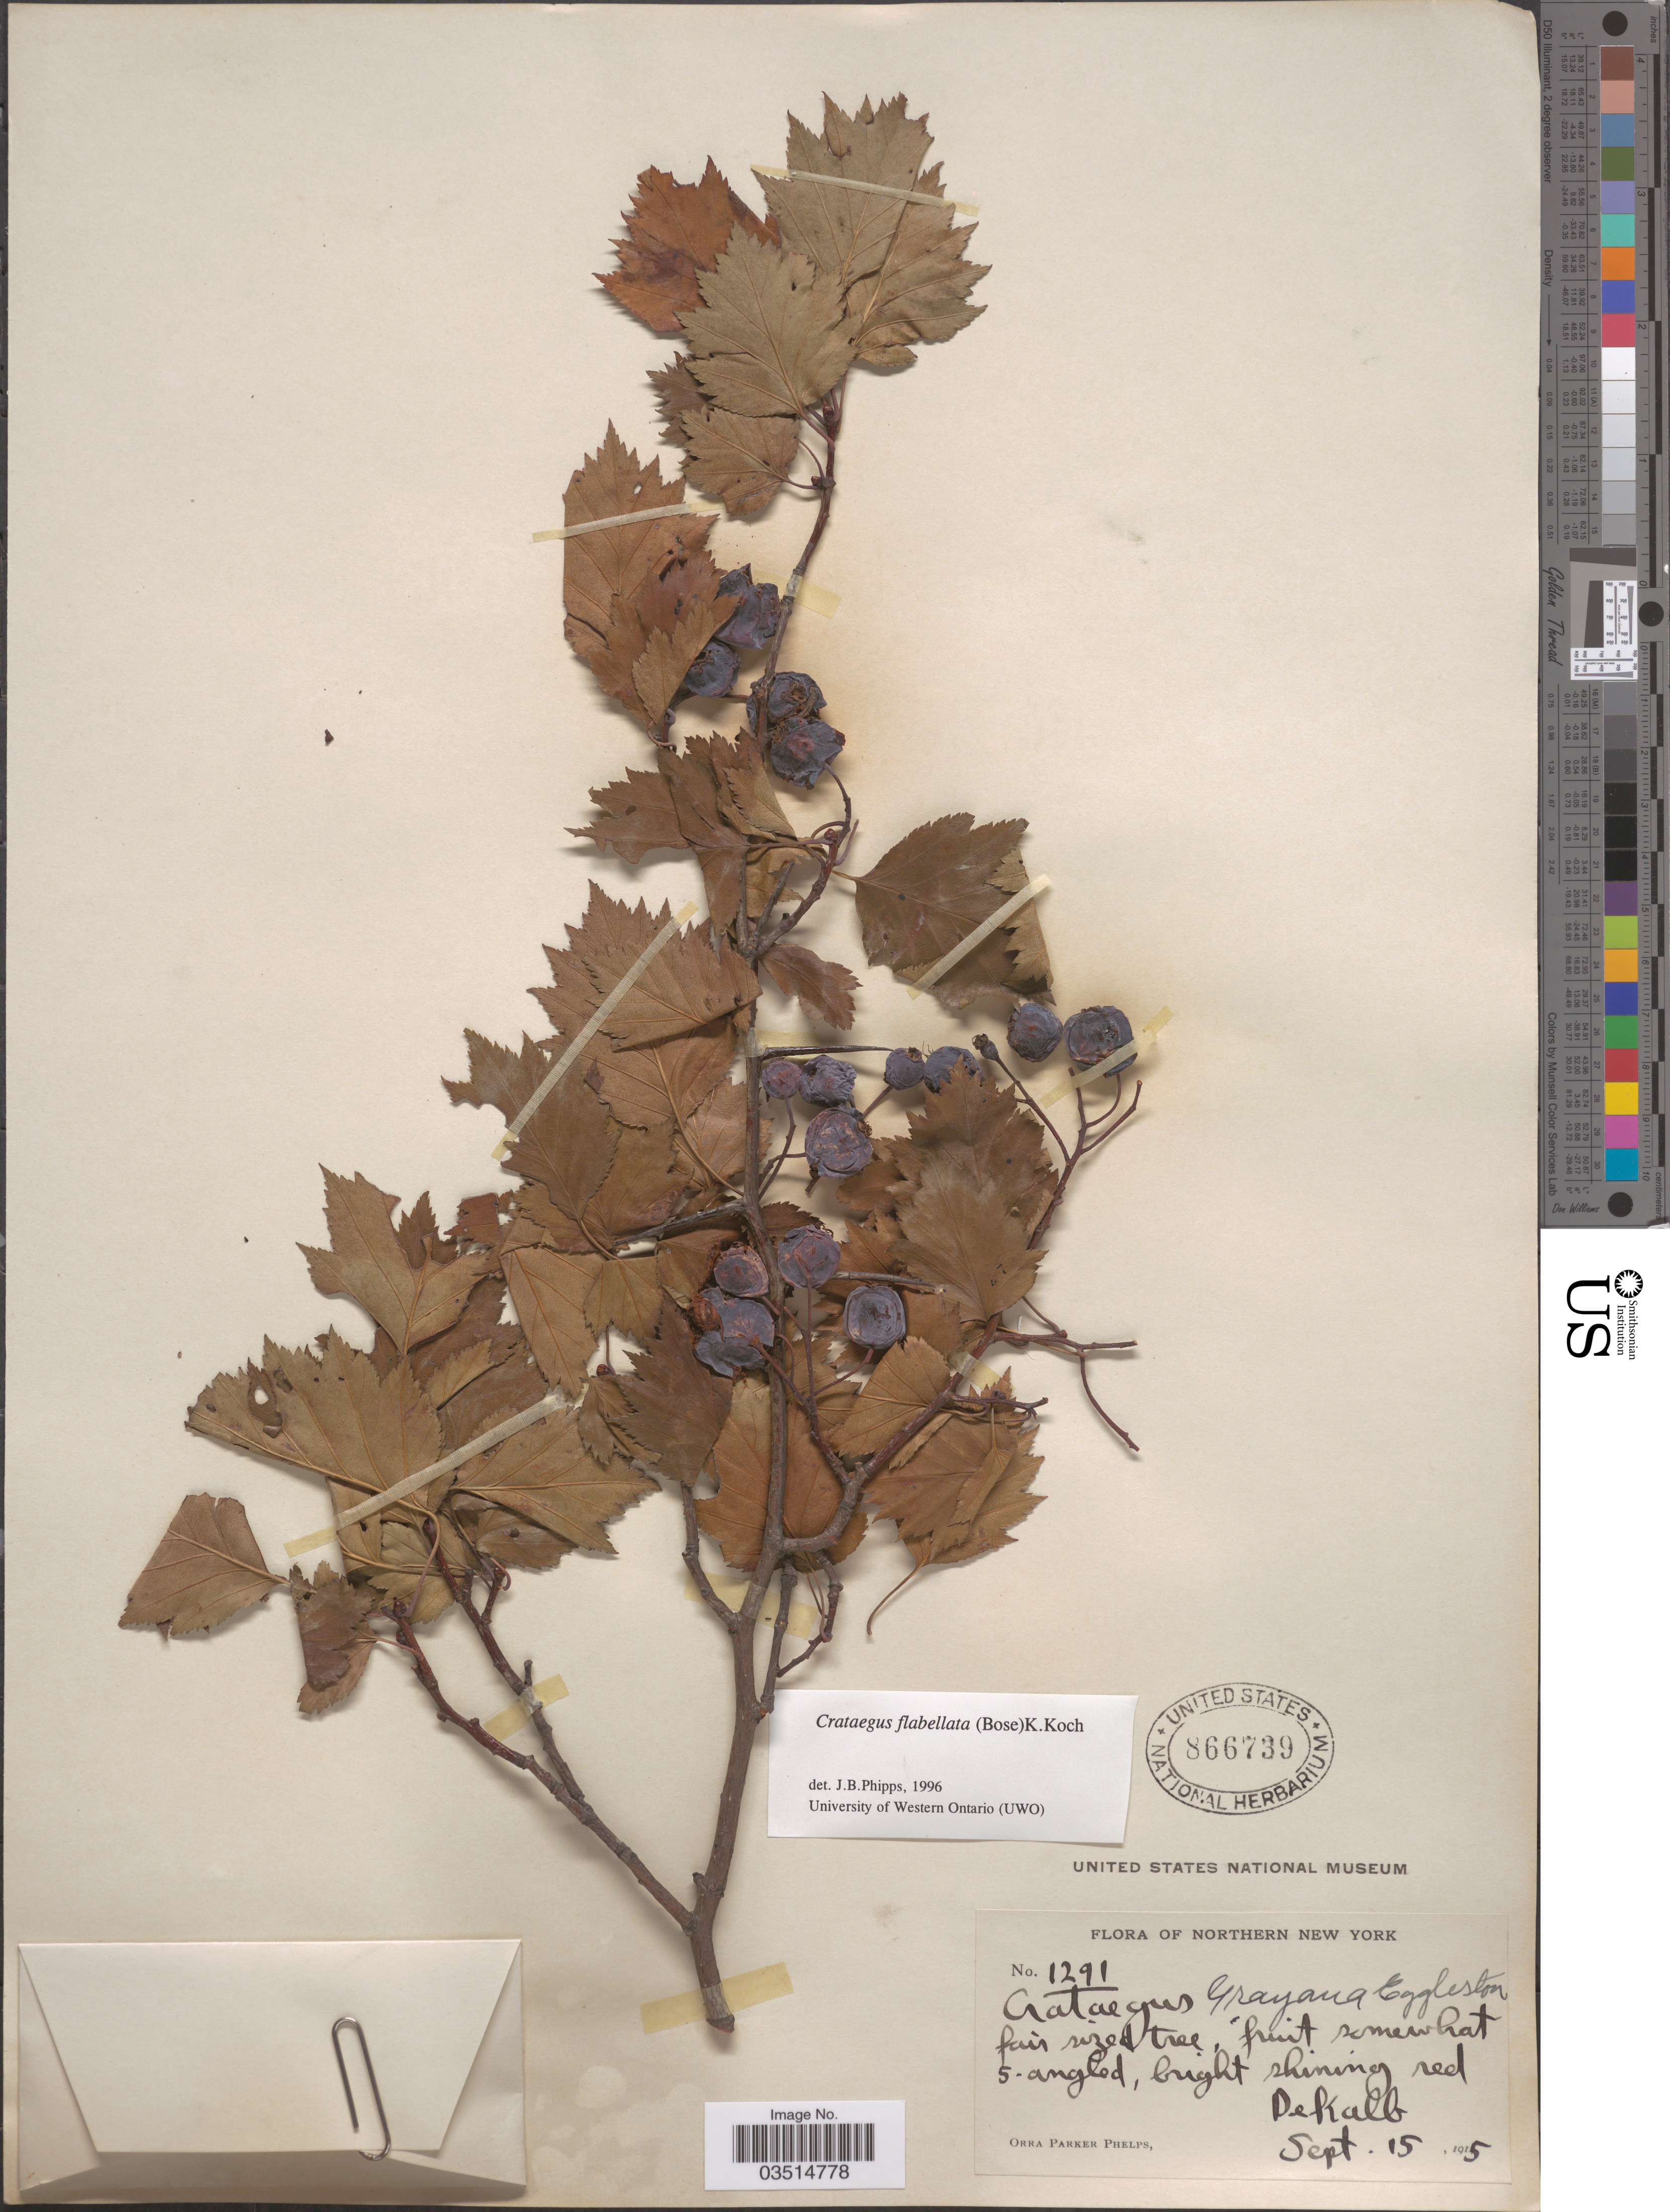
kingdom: Plantae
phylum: Tracheophyta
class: Magnoliopsida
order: Rosales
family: Rosaceae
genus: Crataegus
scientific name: Crataegus flabellata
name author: (Bosc) K. Koch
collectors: O. P. Phelps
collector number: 1291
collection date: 1915-09-15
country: United States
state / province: New York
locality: Northern New York. Dekalb.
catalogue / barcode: US 866739